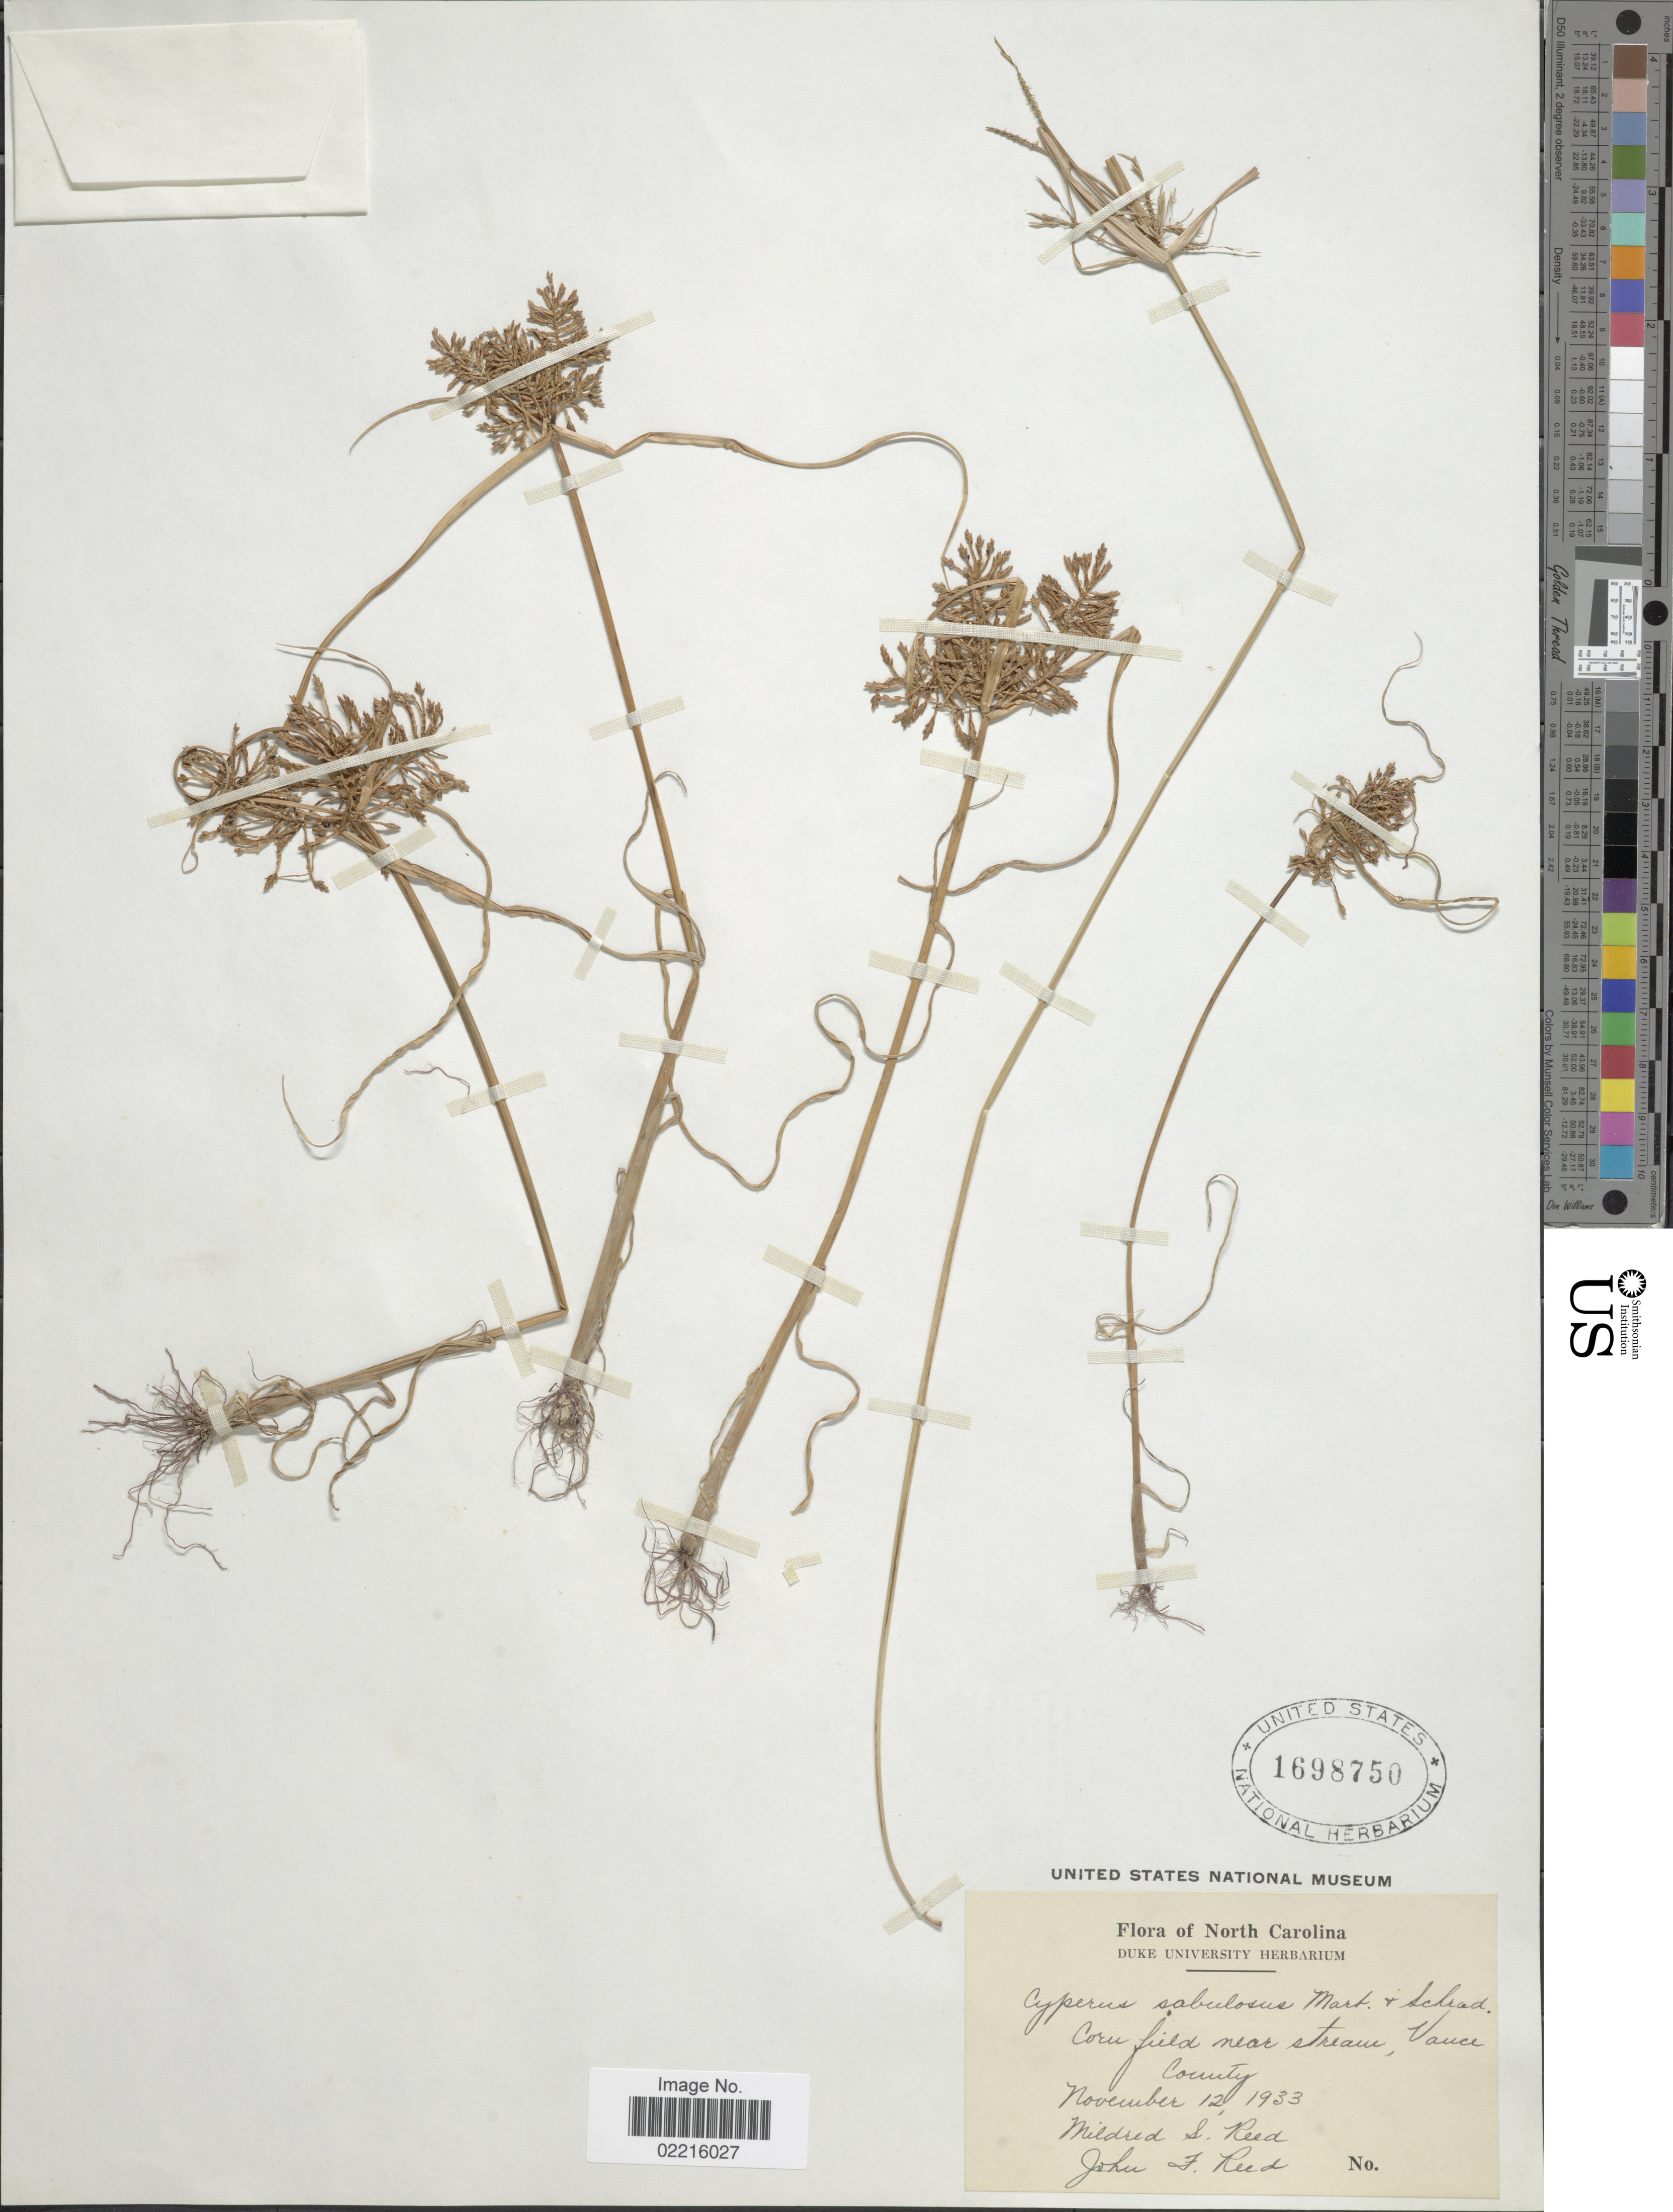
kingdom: Plantae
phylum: Tracheophyta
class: Liliopsida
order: Poales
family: Cyperaceae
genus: Cyperus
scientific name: Cyperus flavicomus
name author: Michx.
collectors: M. Reed & J. Reed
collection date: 1933-11-12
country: United States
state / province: North Carolina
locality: Corn field near stream, Vance County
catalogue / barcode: US 1698750